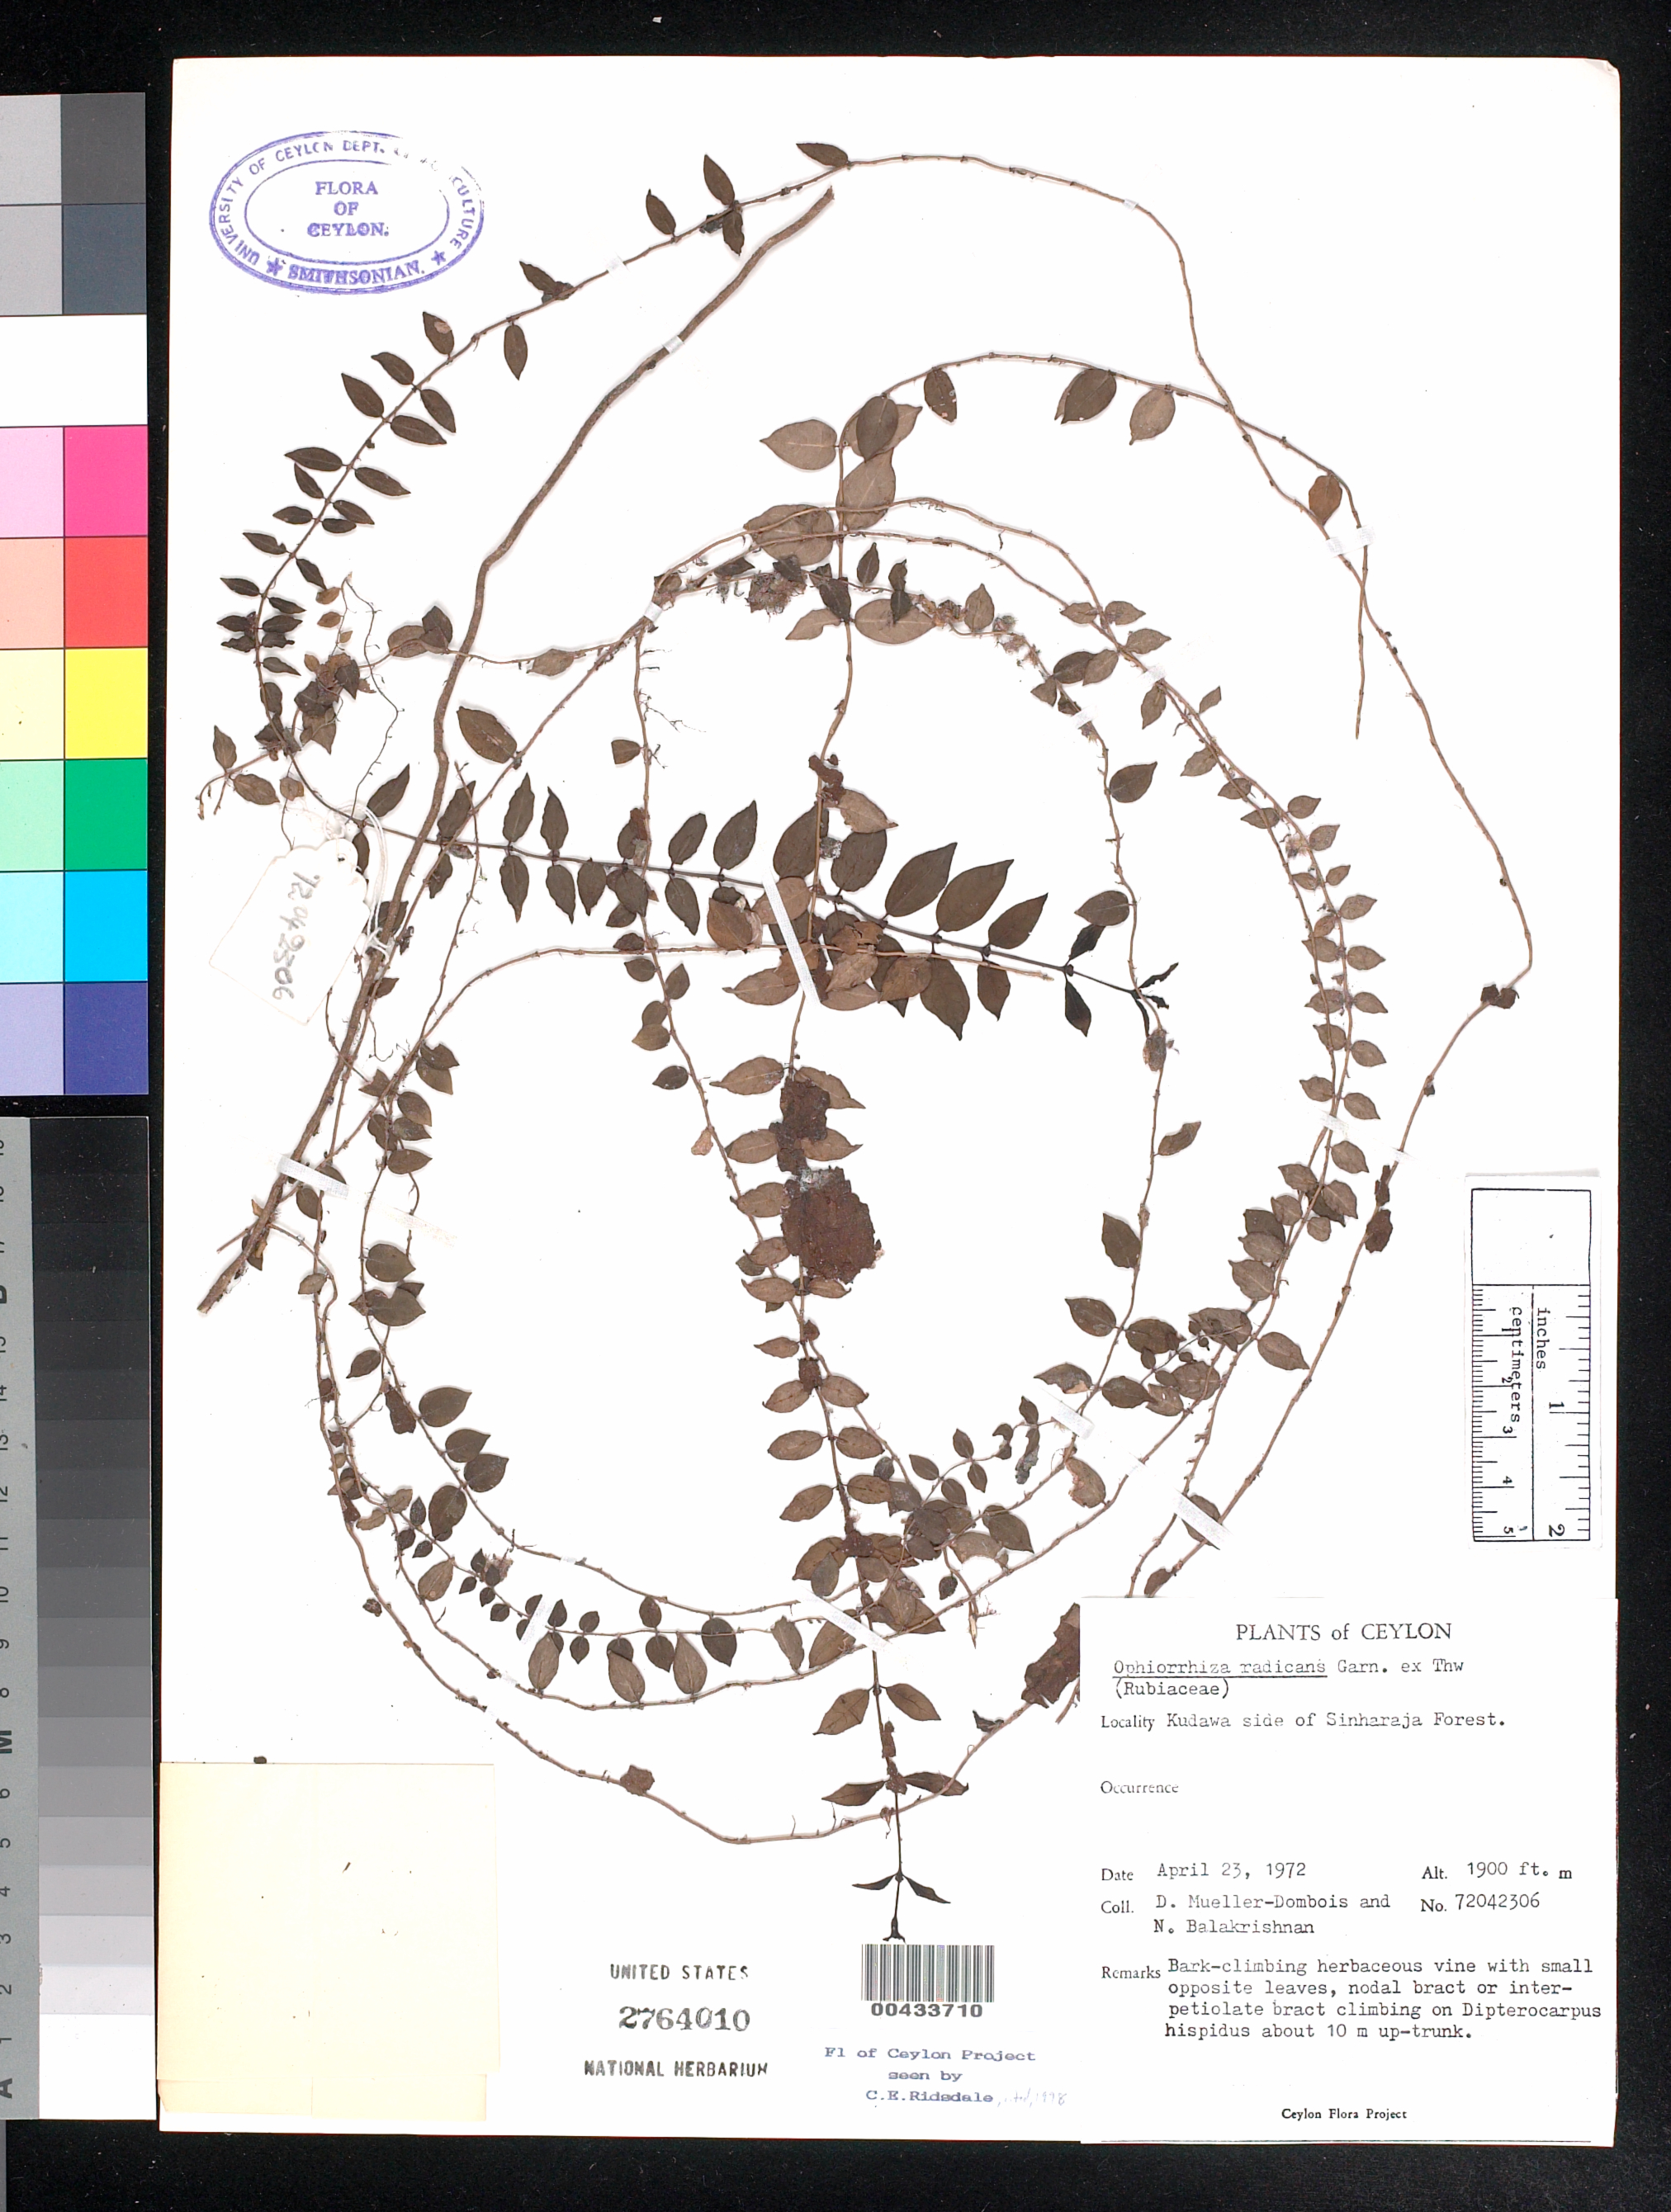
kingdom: Plantae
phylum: Tracheophyta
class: Magnoliopsida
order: Gentianales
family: Rubiaceae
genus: Ophiorrhiza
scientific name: Ophiorrhiza radicans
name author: Gardner ex Thwaites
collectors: D. Mueller-Dombois & N. Balakrishnan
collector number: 72042306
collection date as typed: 23 Apr 1972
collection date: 1972-04-23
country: Sri Lanka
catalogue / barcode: US 2764010